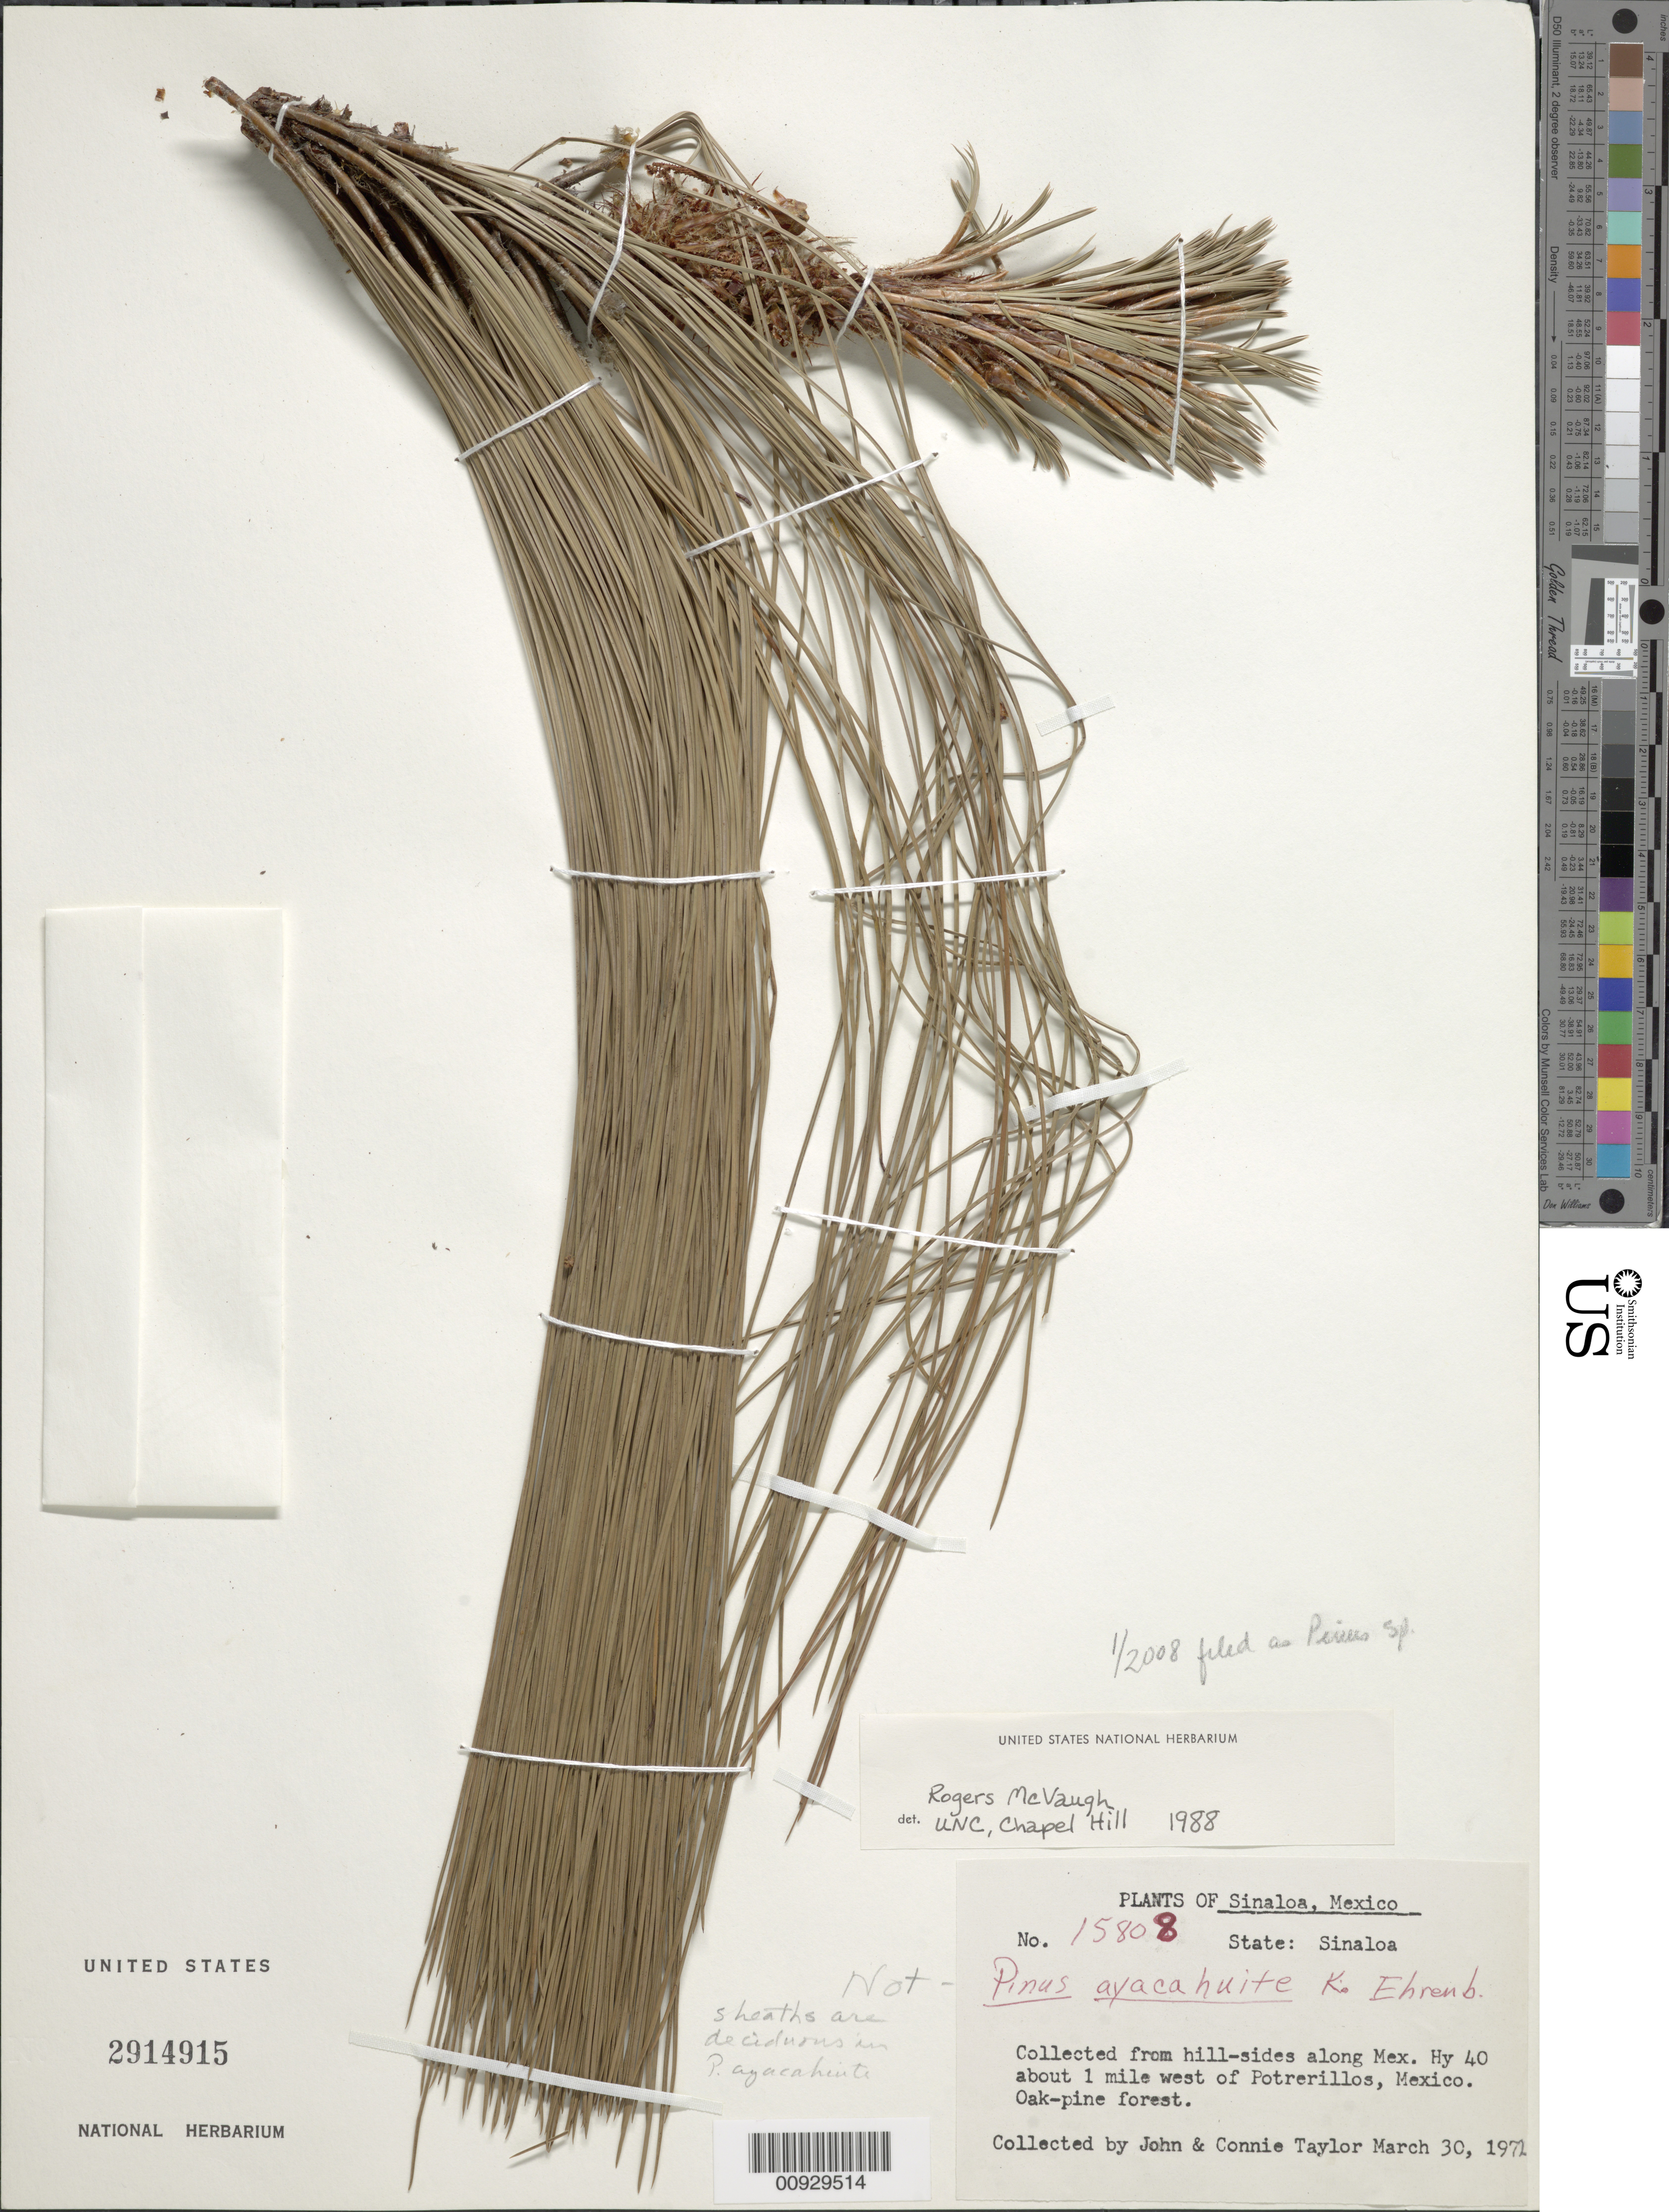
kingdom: Plantae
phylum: Tracheophyta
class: Pinopsida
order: Pinales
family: Pinaceae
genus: Pinus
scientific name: Pinus sp.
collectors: J. Taylor & C. Taylor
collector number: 15808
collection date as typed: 30 Mar 1972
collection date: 1972-03-30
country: Mexico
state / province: Sinaloa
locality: Hill-sides along Mex. Hwy. 40 about 1 mile west of Potrerillos.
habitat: Hill-sides. Oak-pine forest.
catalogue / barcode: US 2914915